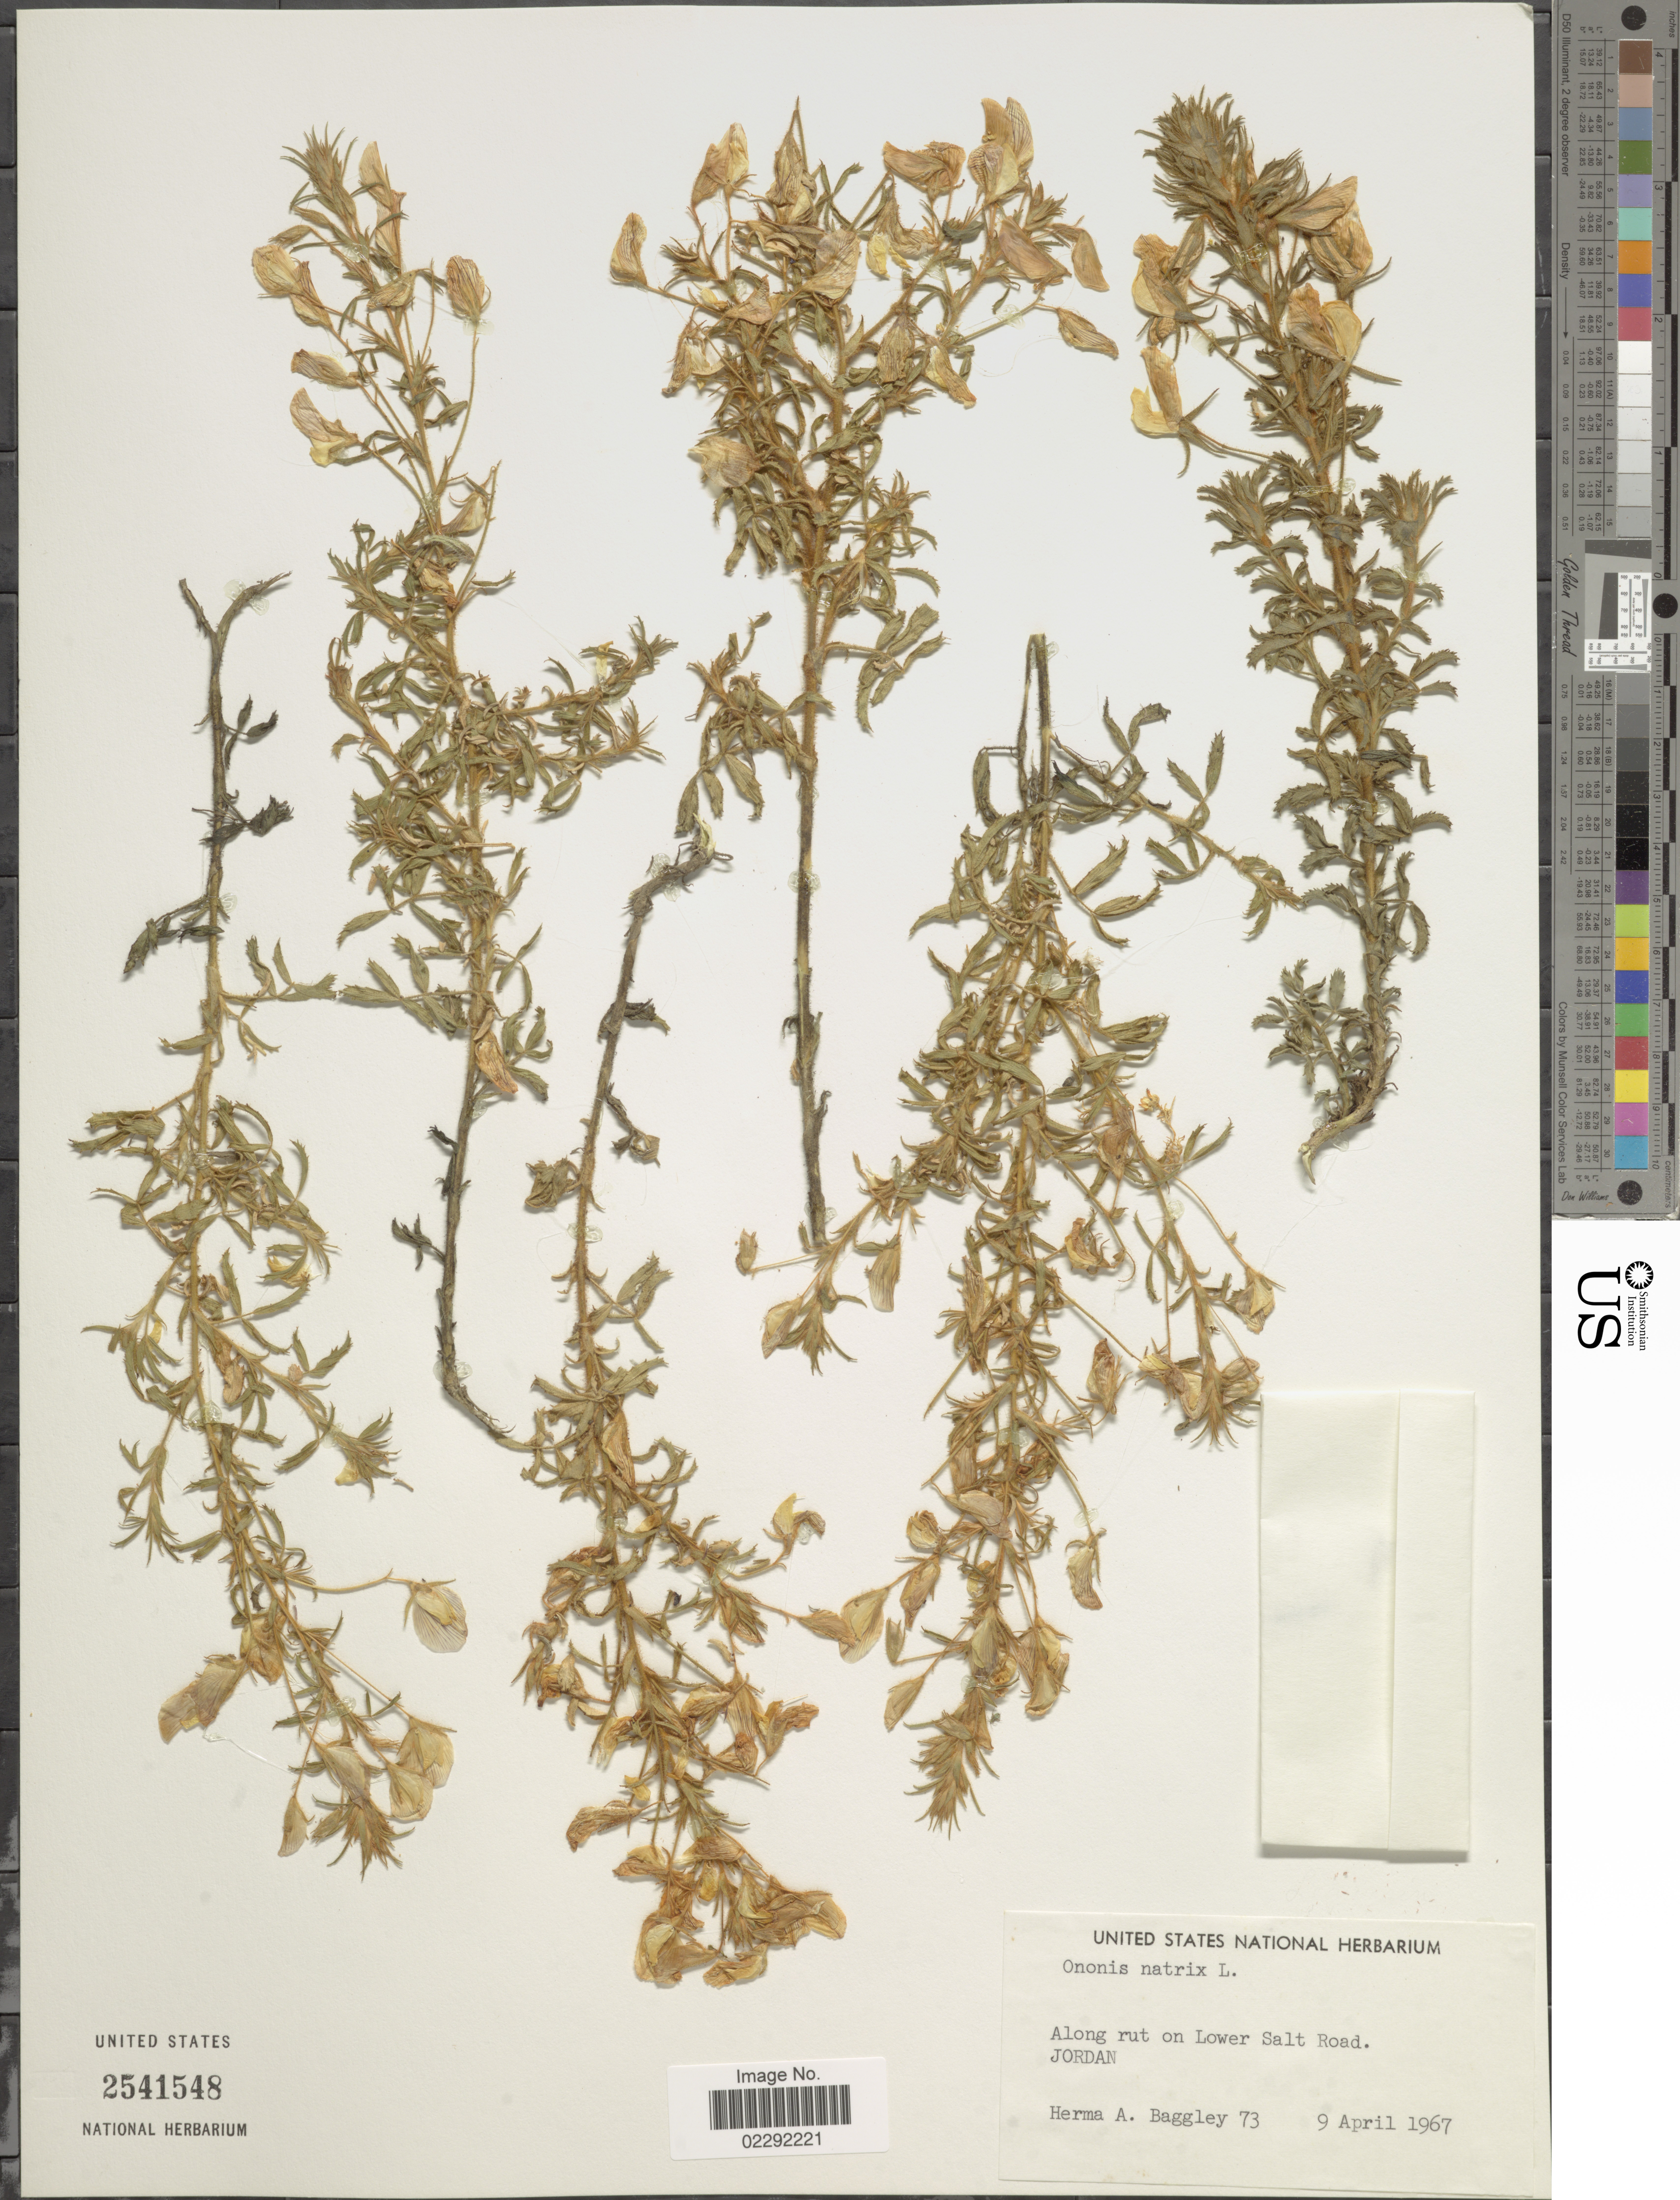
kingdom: Plantae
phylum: Tracheophyta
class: Magnoliopsida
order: Fabales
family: Fabaceae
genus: Ononis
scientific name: Ononis natrix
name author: L.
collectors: H. Baggley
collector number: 73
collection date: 1967-04-09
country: Jordan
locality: Along rut on Lower Salt Road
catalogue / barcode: US 2541548